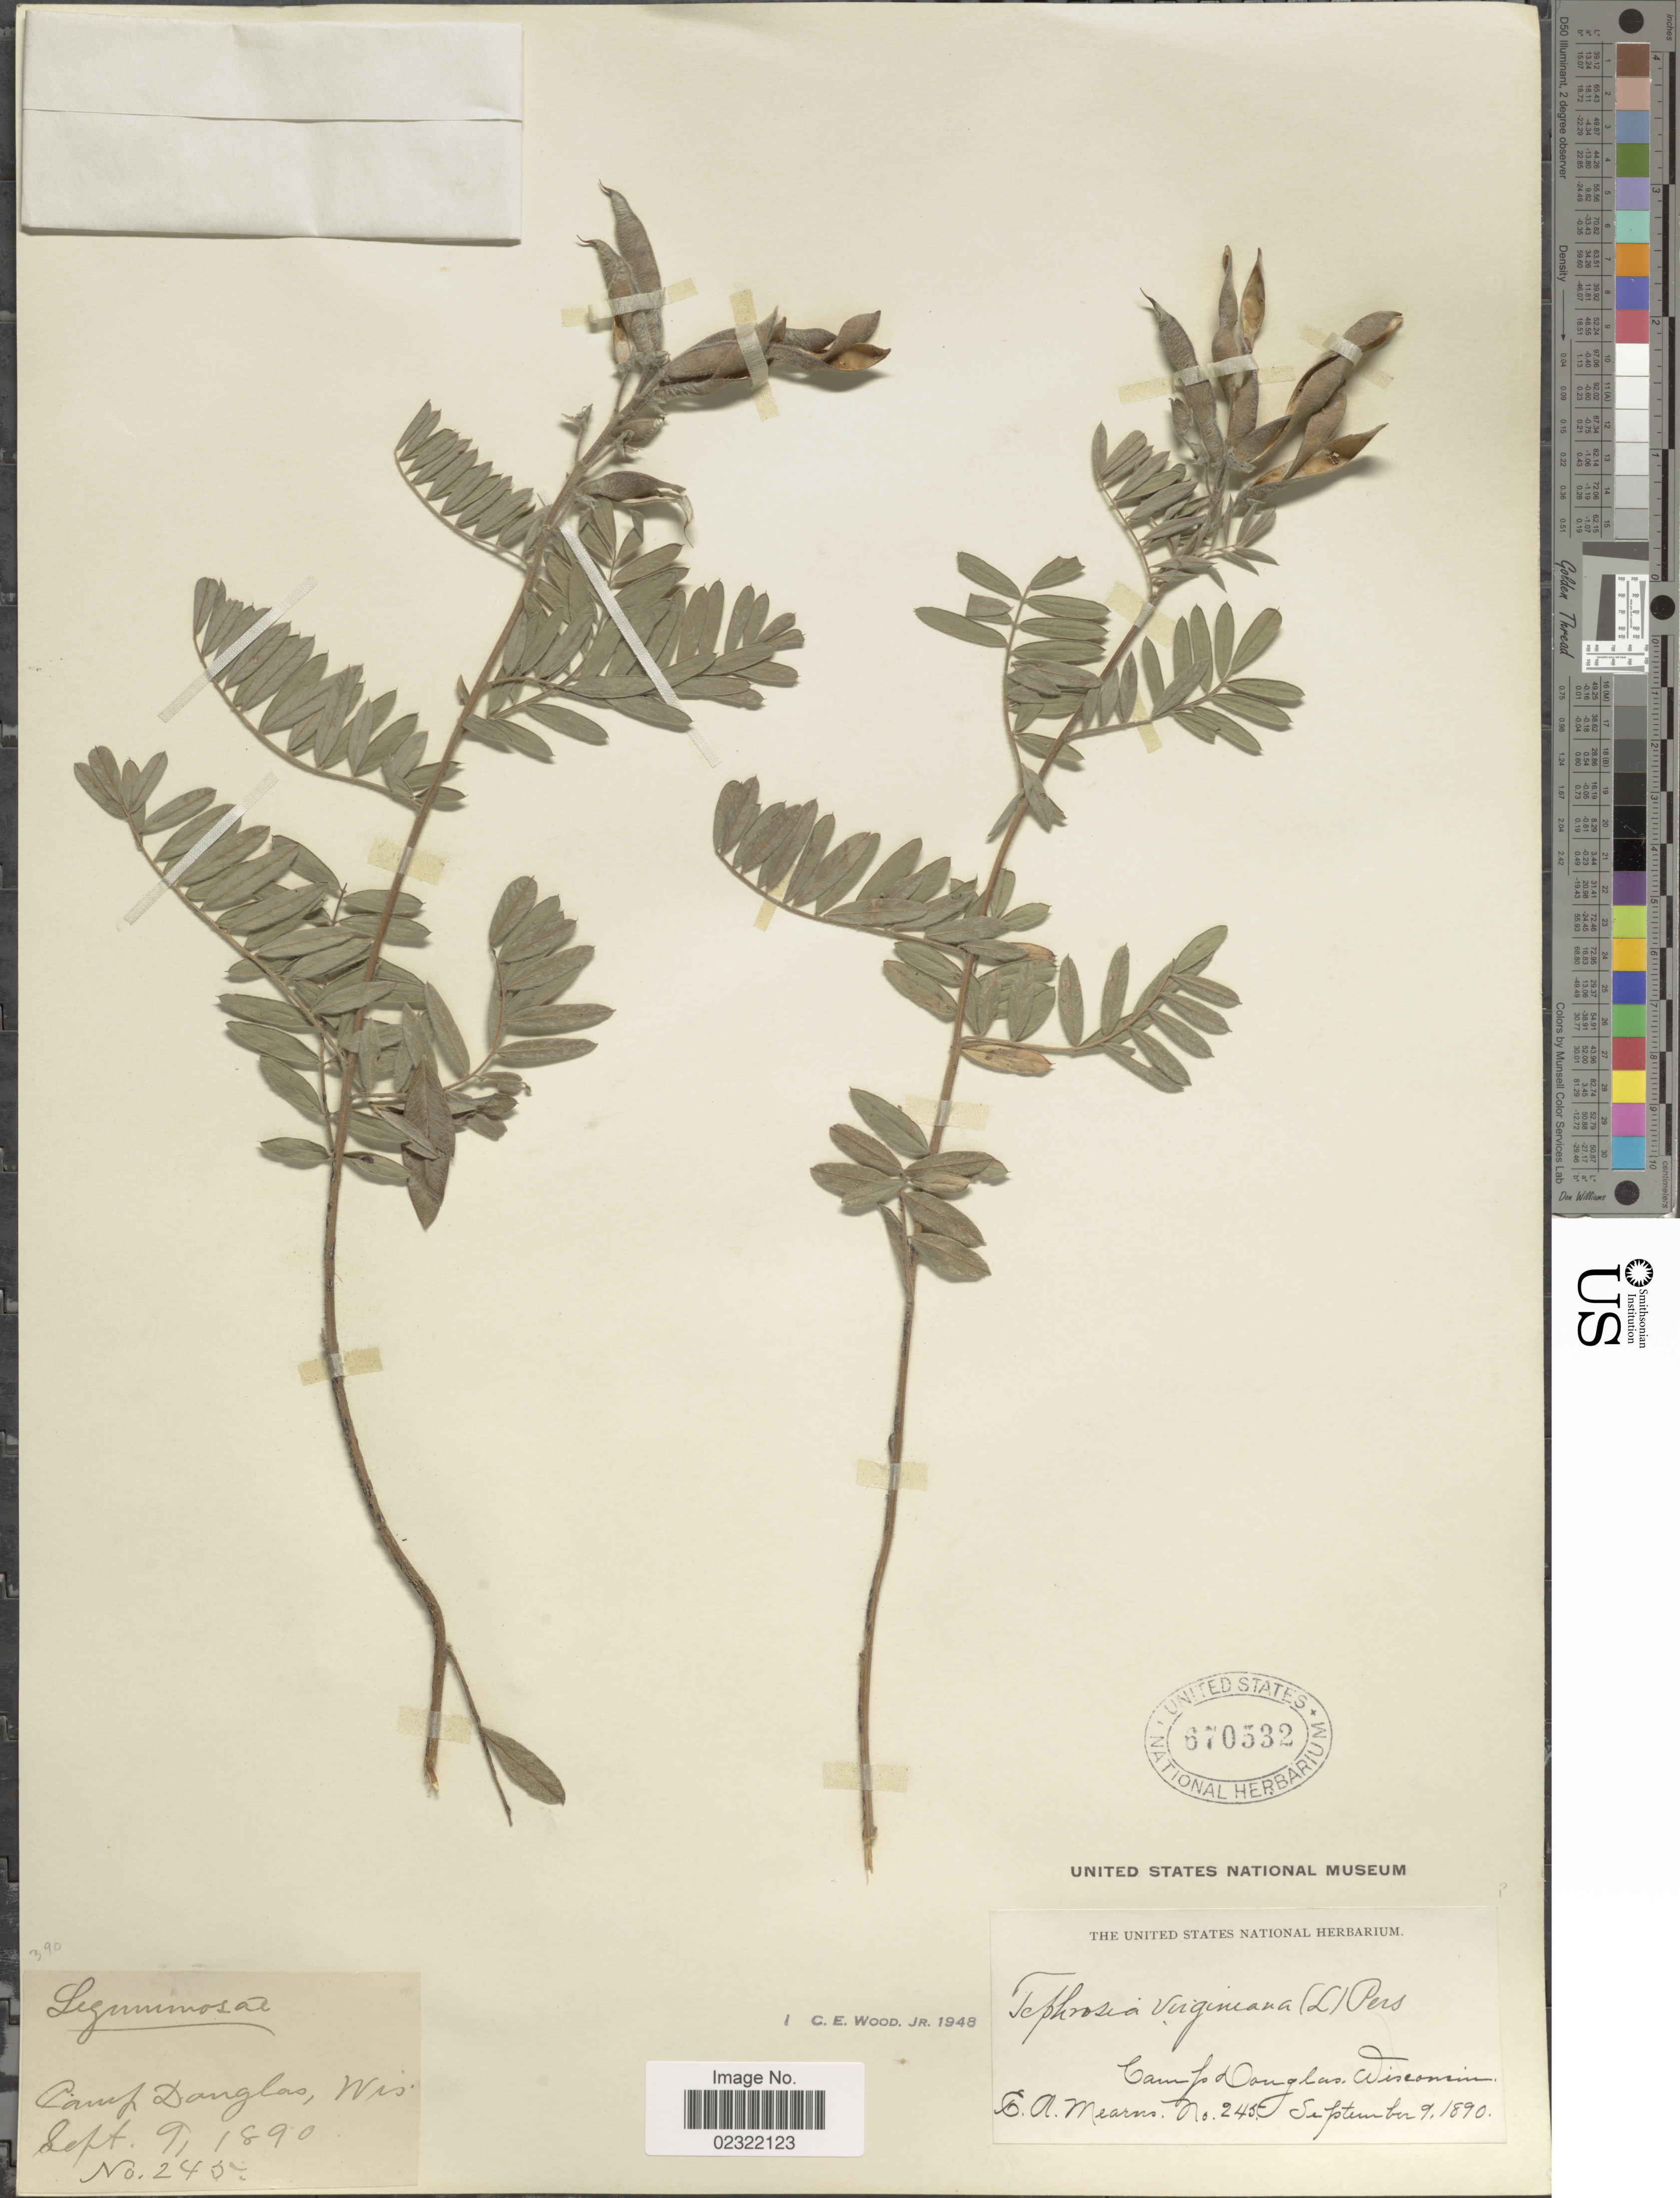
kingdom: Plantae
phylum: Tracheophyta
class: Magnoliopsida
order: Fabales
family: Fabaceae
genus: Tephrosia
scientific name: Tephrosia virginiana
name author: (L.) Pers.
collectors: E. A. Mearns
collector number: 245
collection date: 1890-09-09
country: United States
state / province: Wisconsin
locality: Camp Douglas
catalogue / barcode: US 670532